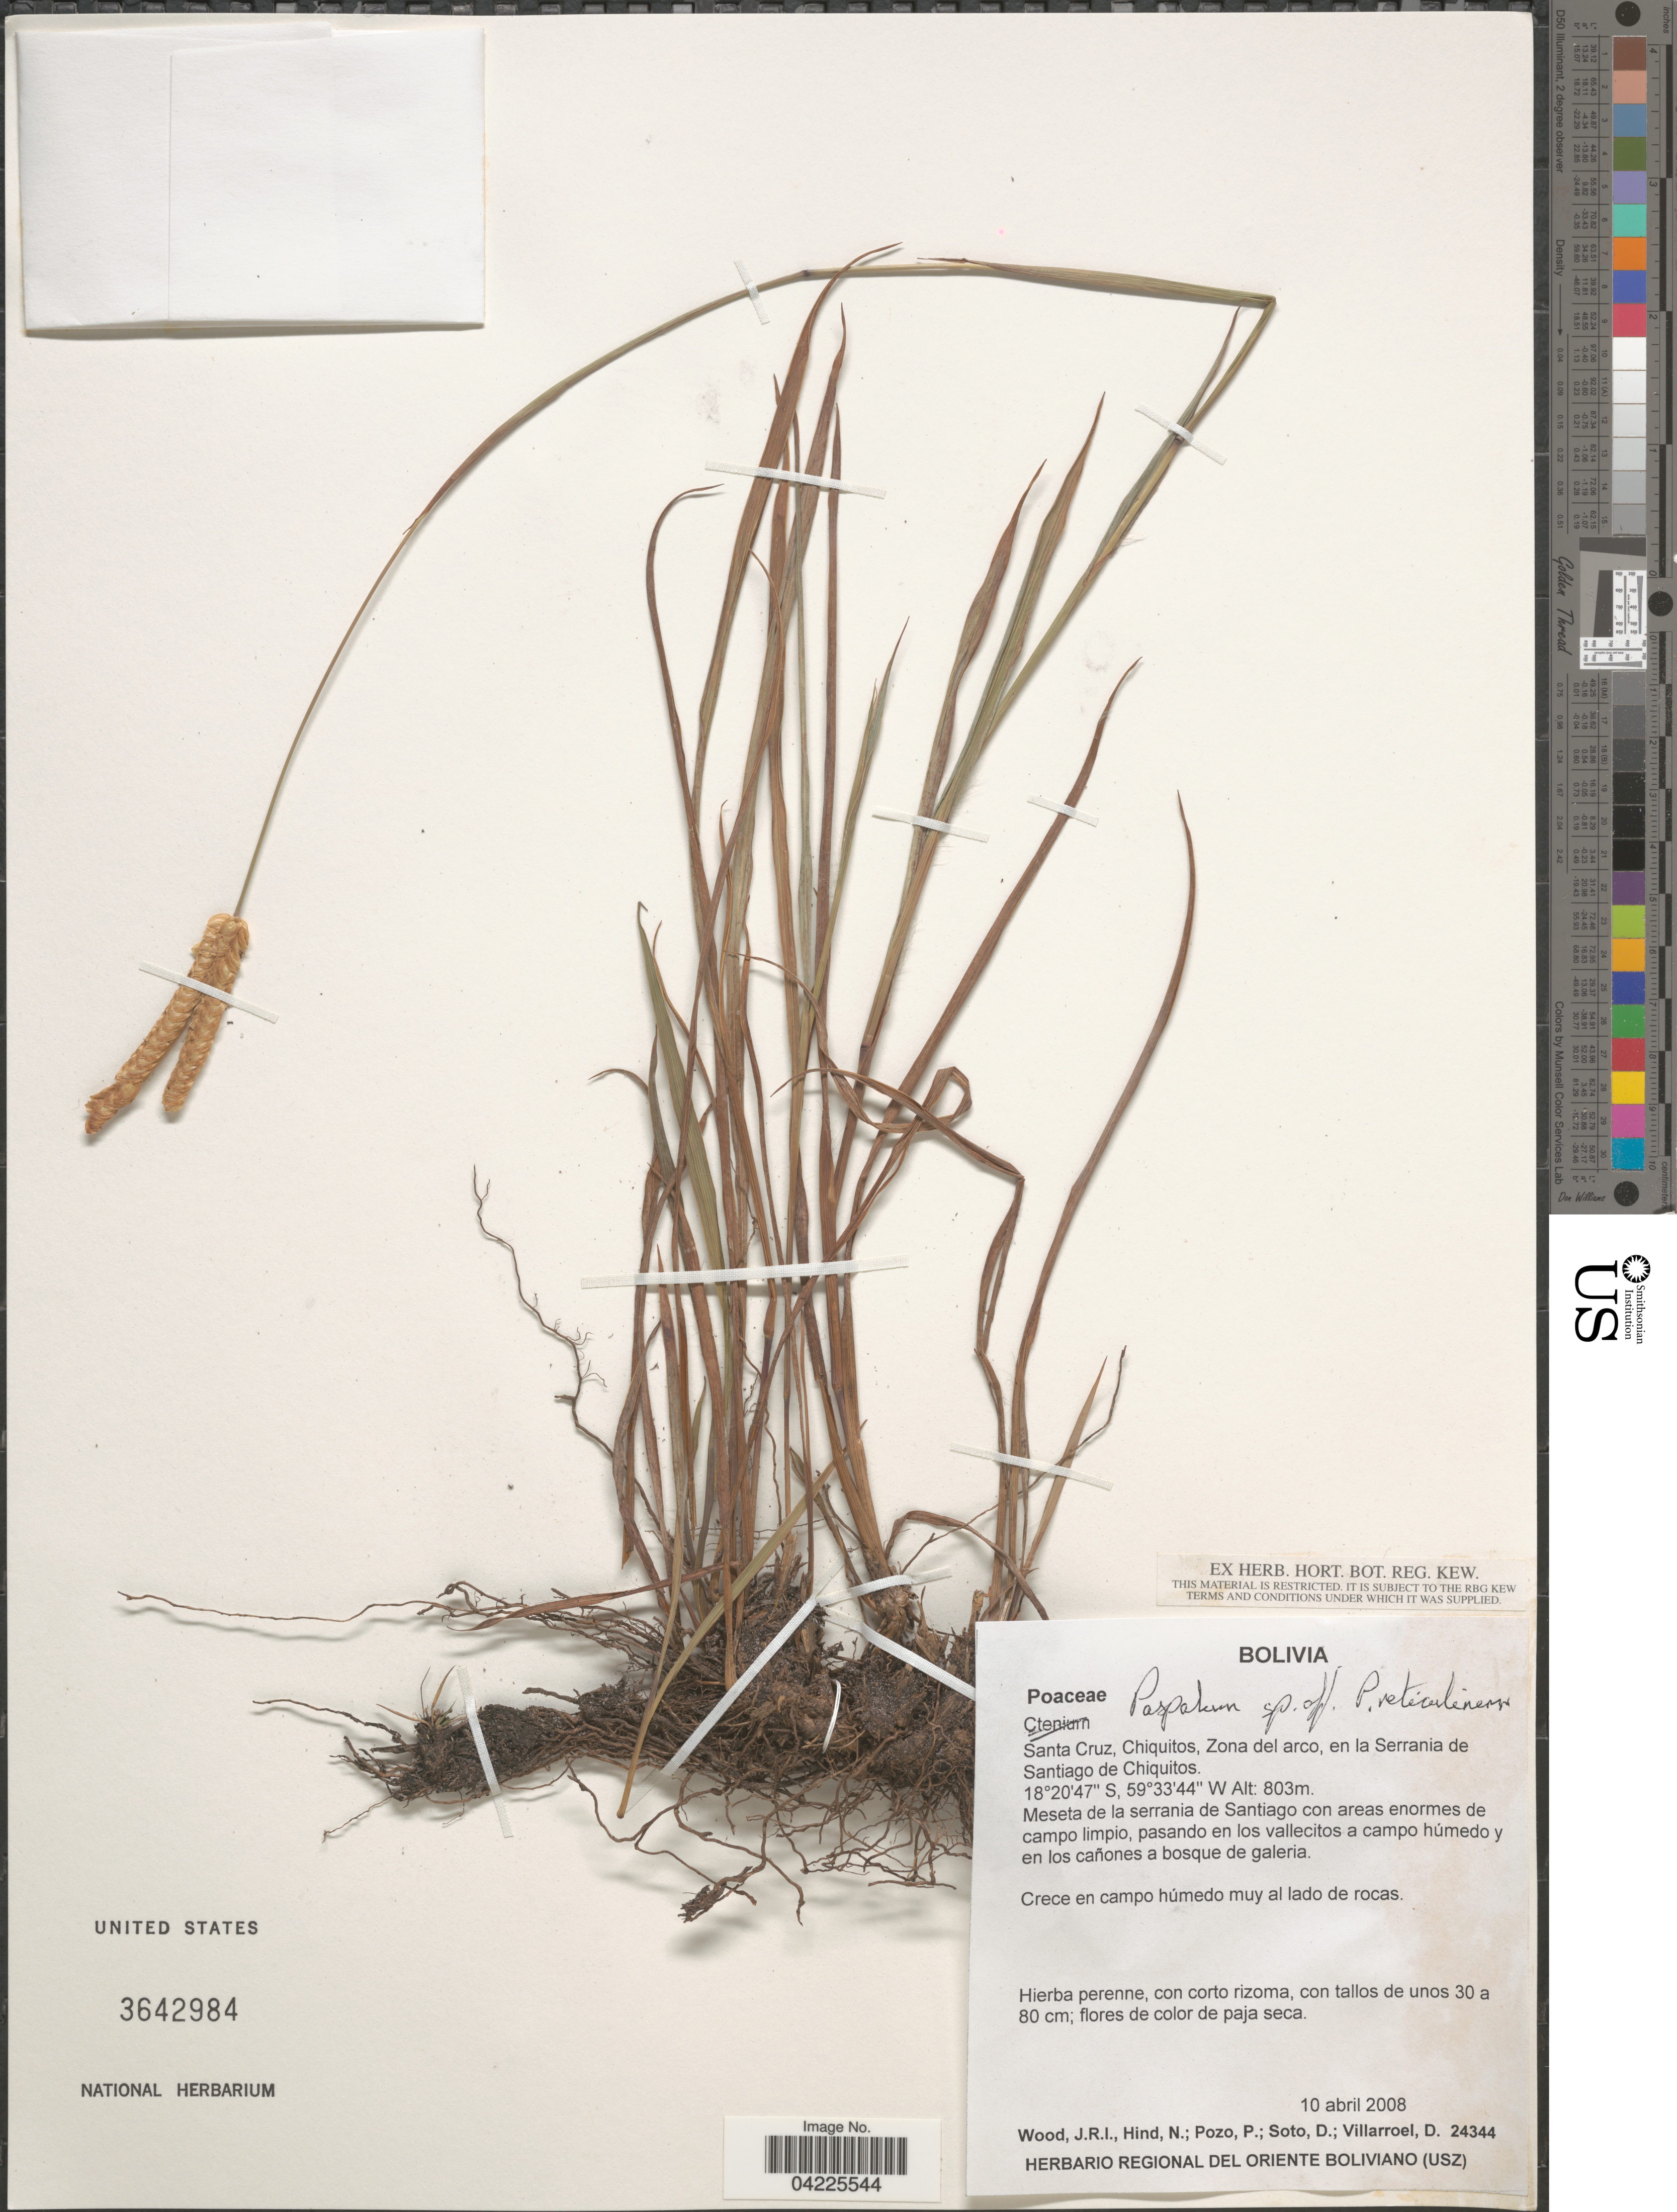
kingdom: Plantae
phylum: Tracheophyta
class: Liliopsida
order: Poales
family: Poaceae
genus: Paspalum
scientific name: Paspalum reticulinerve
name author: Renvoize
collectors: J. R. I. Wood, N. Hind, P. Pozo, D. Soto & D. Villarroel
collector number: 24344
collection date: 2008-04-10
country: Bolivia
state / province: Santa Cruz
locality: Chiquitos, Zona del arco, en la Serrania de Santiago de Chiquitos. Meseta de la serrania de Santiago.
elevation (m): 803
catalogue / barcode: US 3642984